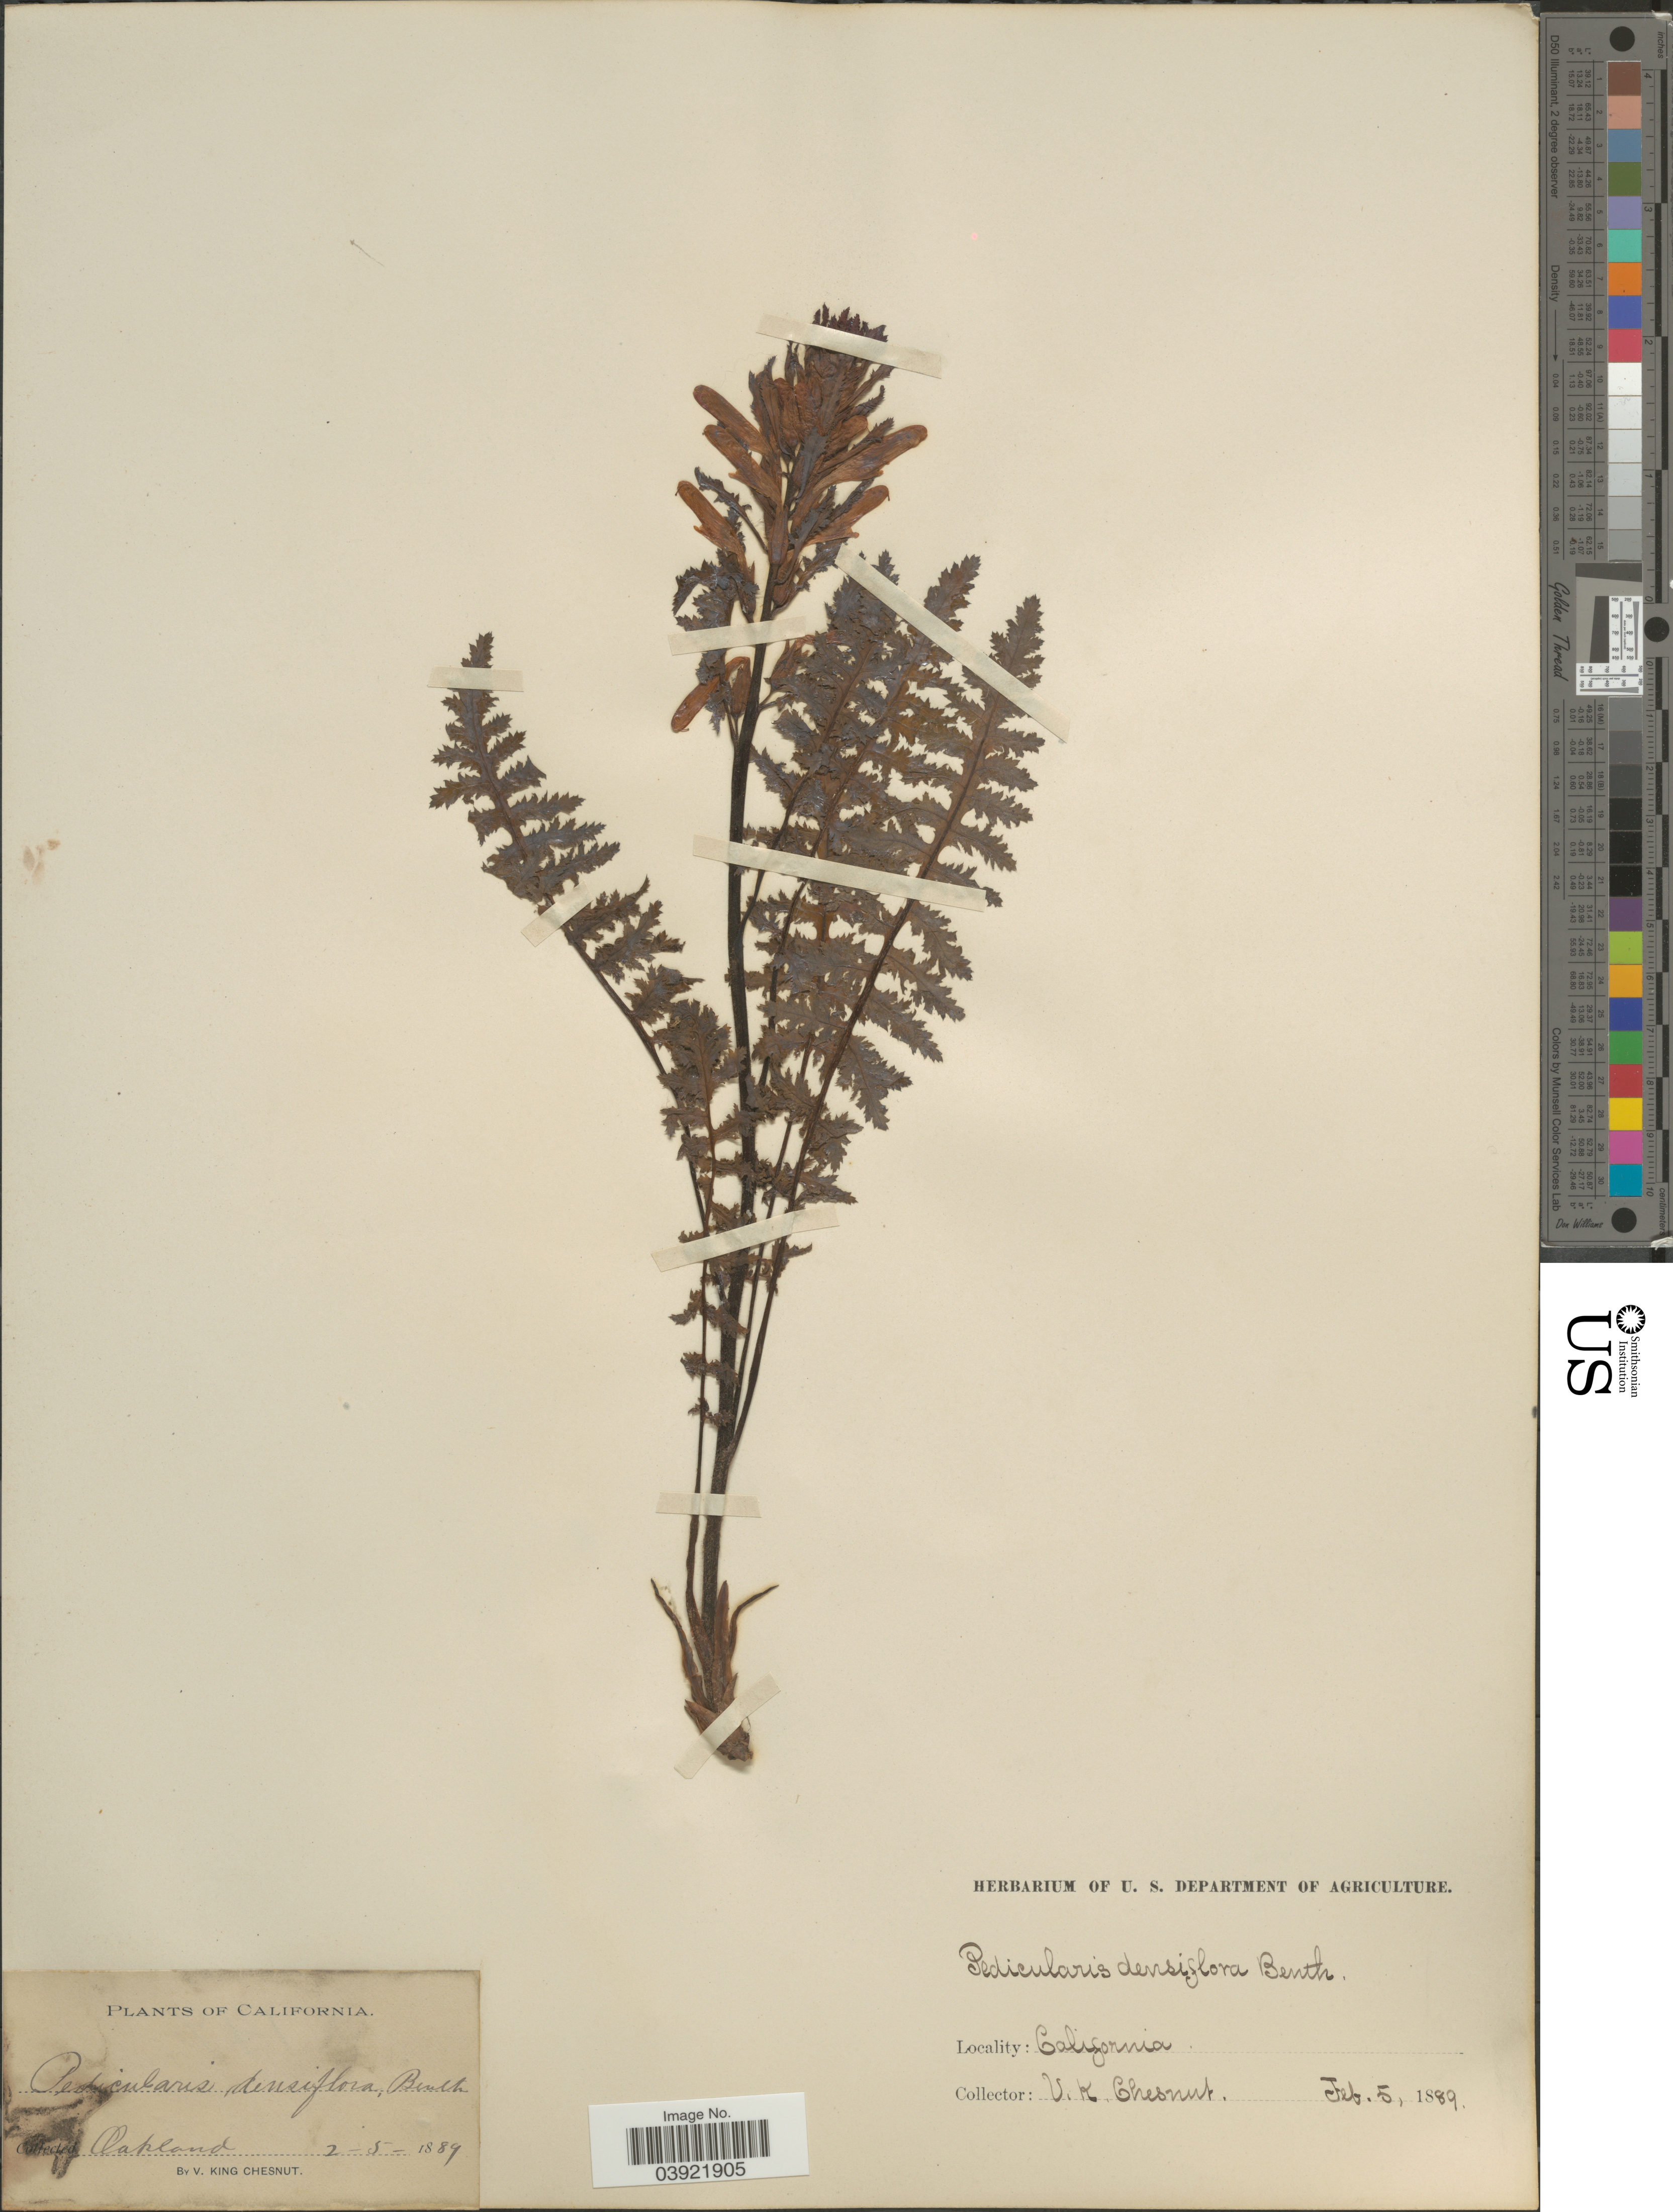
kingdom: Plantae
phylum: Tracheophyta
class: Magnoliopsida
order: Lamiales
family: Orobanchaceae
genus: Pedicularis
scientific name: Pedicularis densiflora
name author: Benth.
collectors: V. Chesnut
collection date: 1889-02-05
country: United States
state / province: California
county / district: Alameda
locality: Oakland.